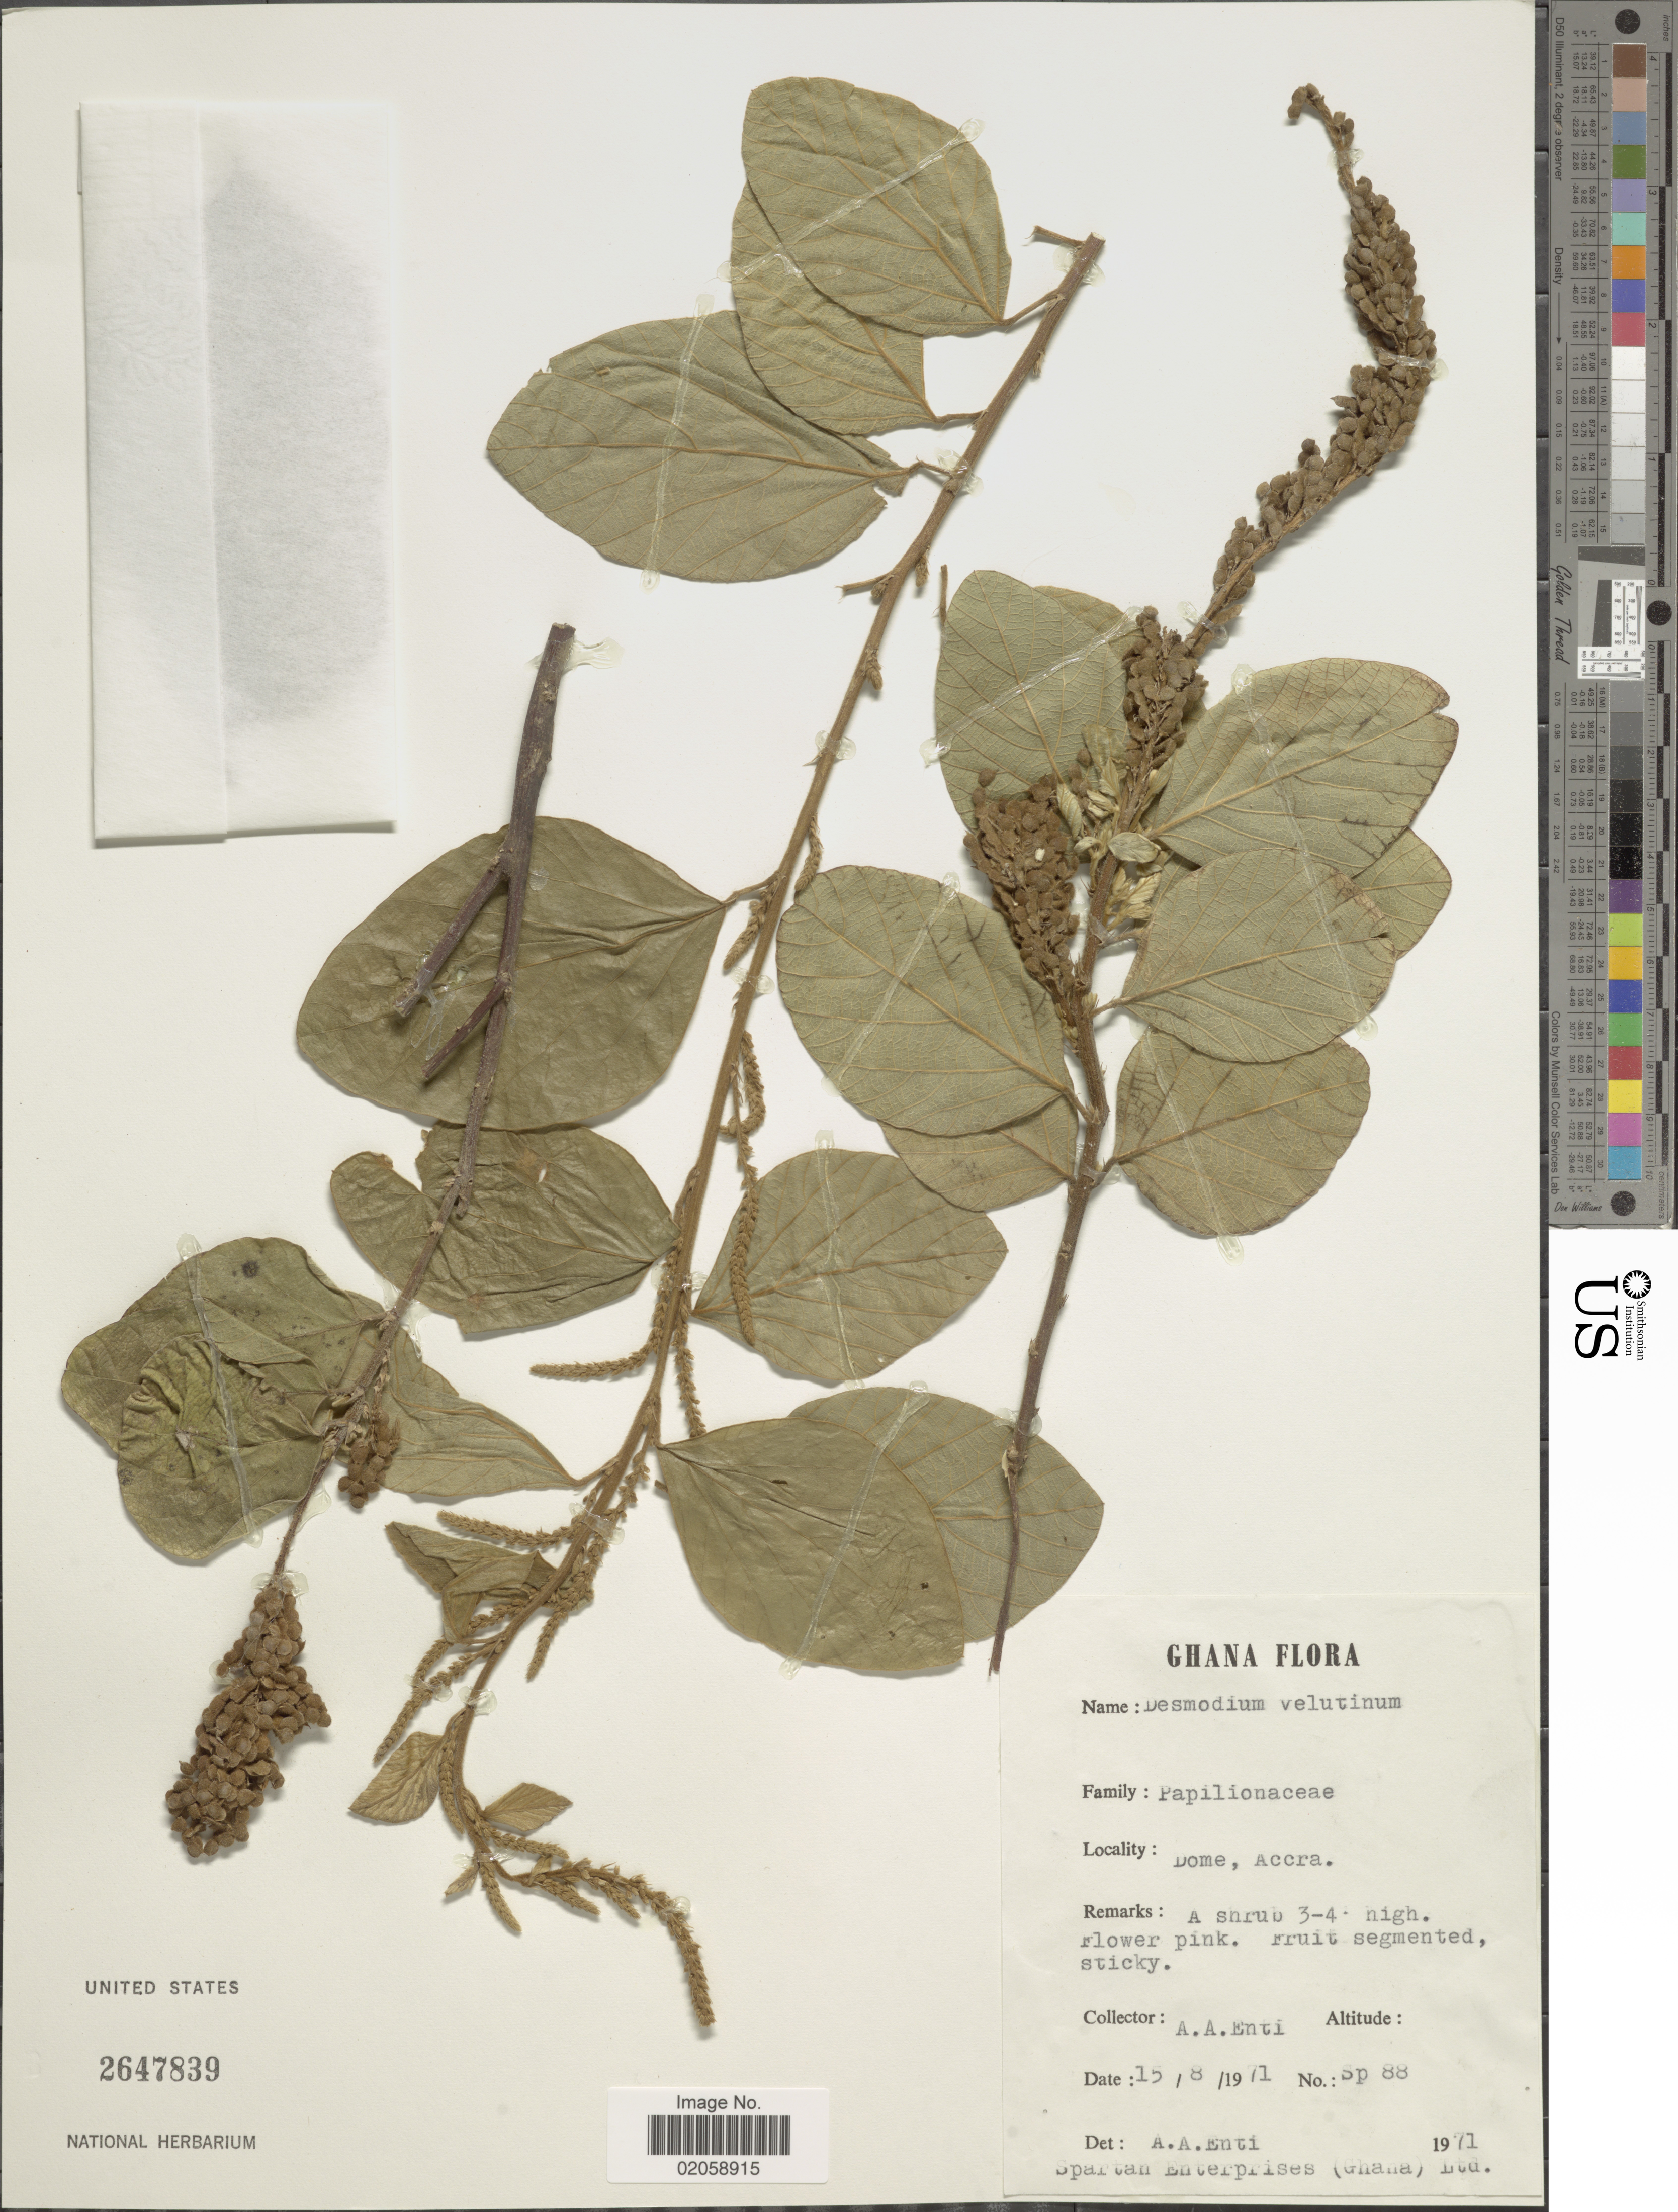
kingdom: Plantae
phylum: Tracheophyta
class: Magnoliopsida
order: Fabales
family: Fabaceae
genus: Polhillides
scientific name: Polhillides velutina subsp. velutina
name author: (Willd.) H. Ohashi & K. Ohashi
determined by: Strong, Mark T., (BOT), Smithsonian Institution - National Museum of Natural History (UNITED STATES)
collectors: A. Enti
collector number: Sp88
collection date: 1971-08-15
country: Ghana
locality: Dome, Accra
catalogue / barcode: US 2647839